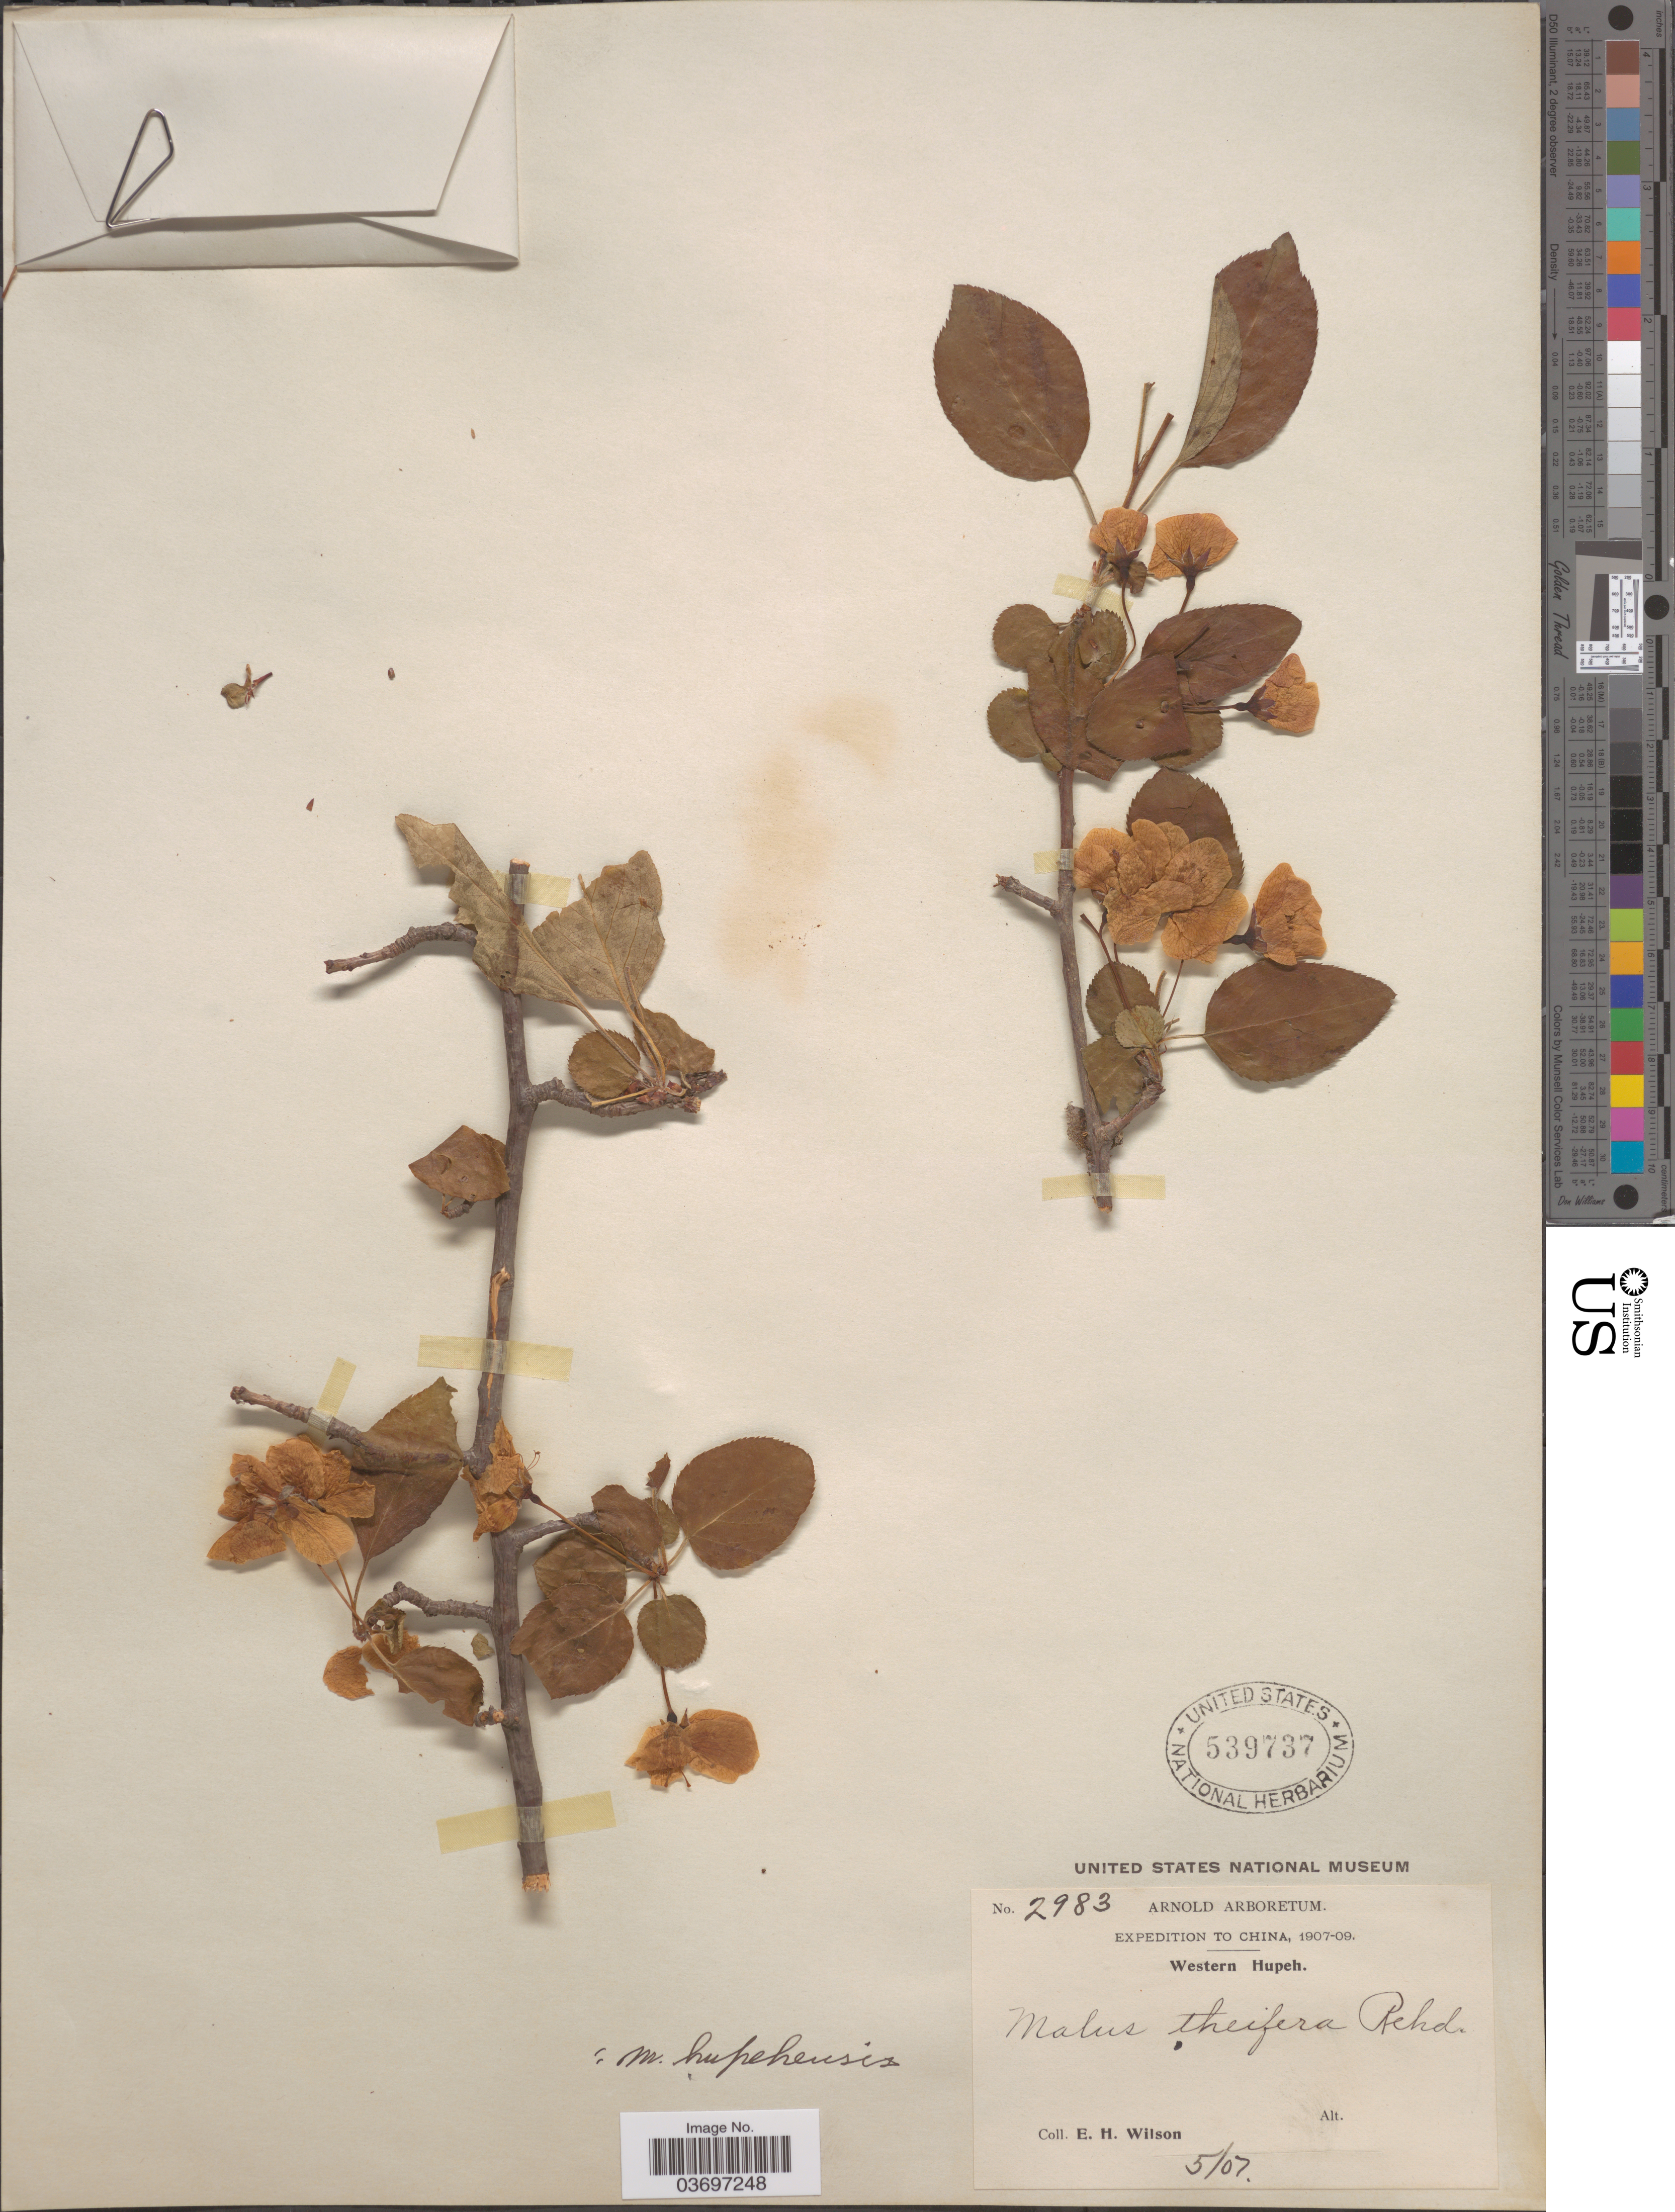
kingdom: Plantae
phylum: Tracheophyta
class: Magnoliopsida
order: Rosales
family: Rosaceae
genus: Malus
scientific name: Malus hupehensis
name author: (Pamp.) Rehder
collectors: E. Wilson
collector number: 2983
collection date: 1907-05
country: China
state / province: Hubei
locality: Western Hupeh.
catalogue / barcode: US 539737